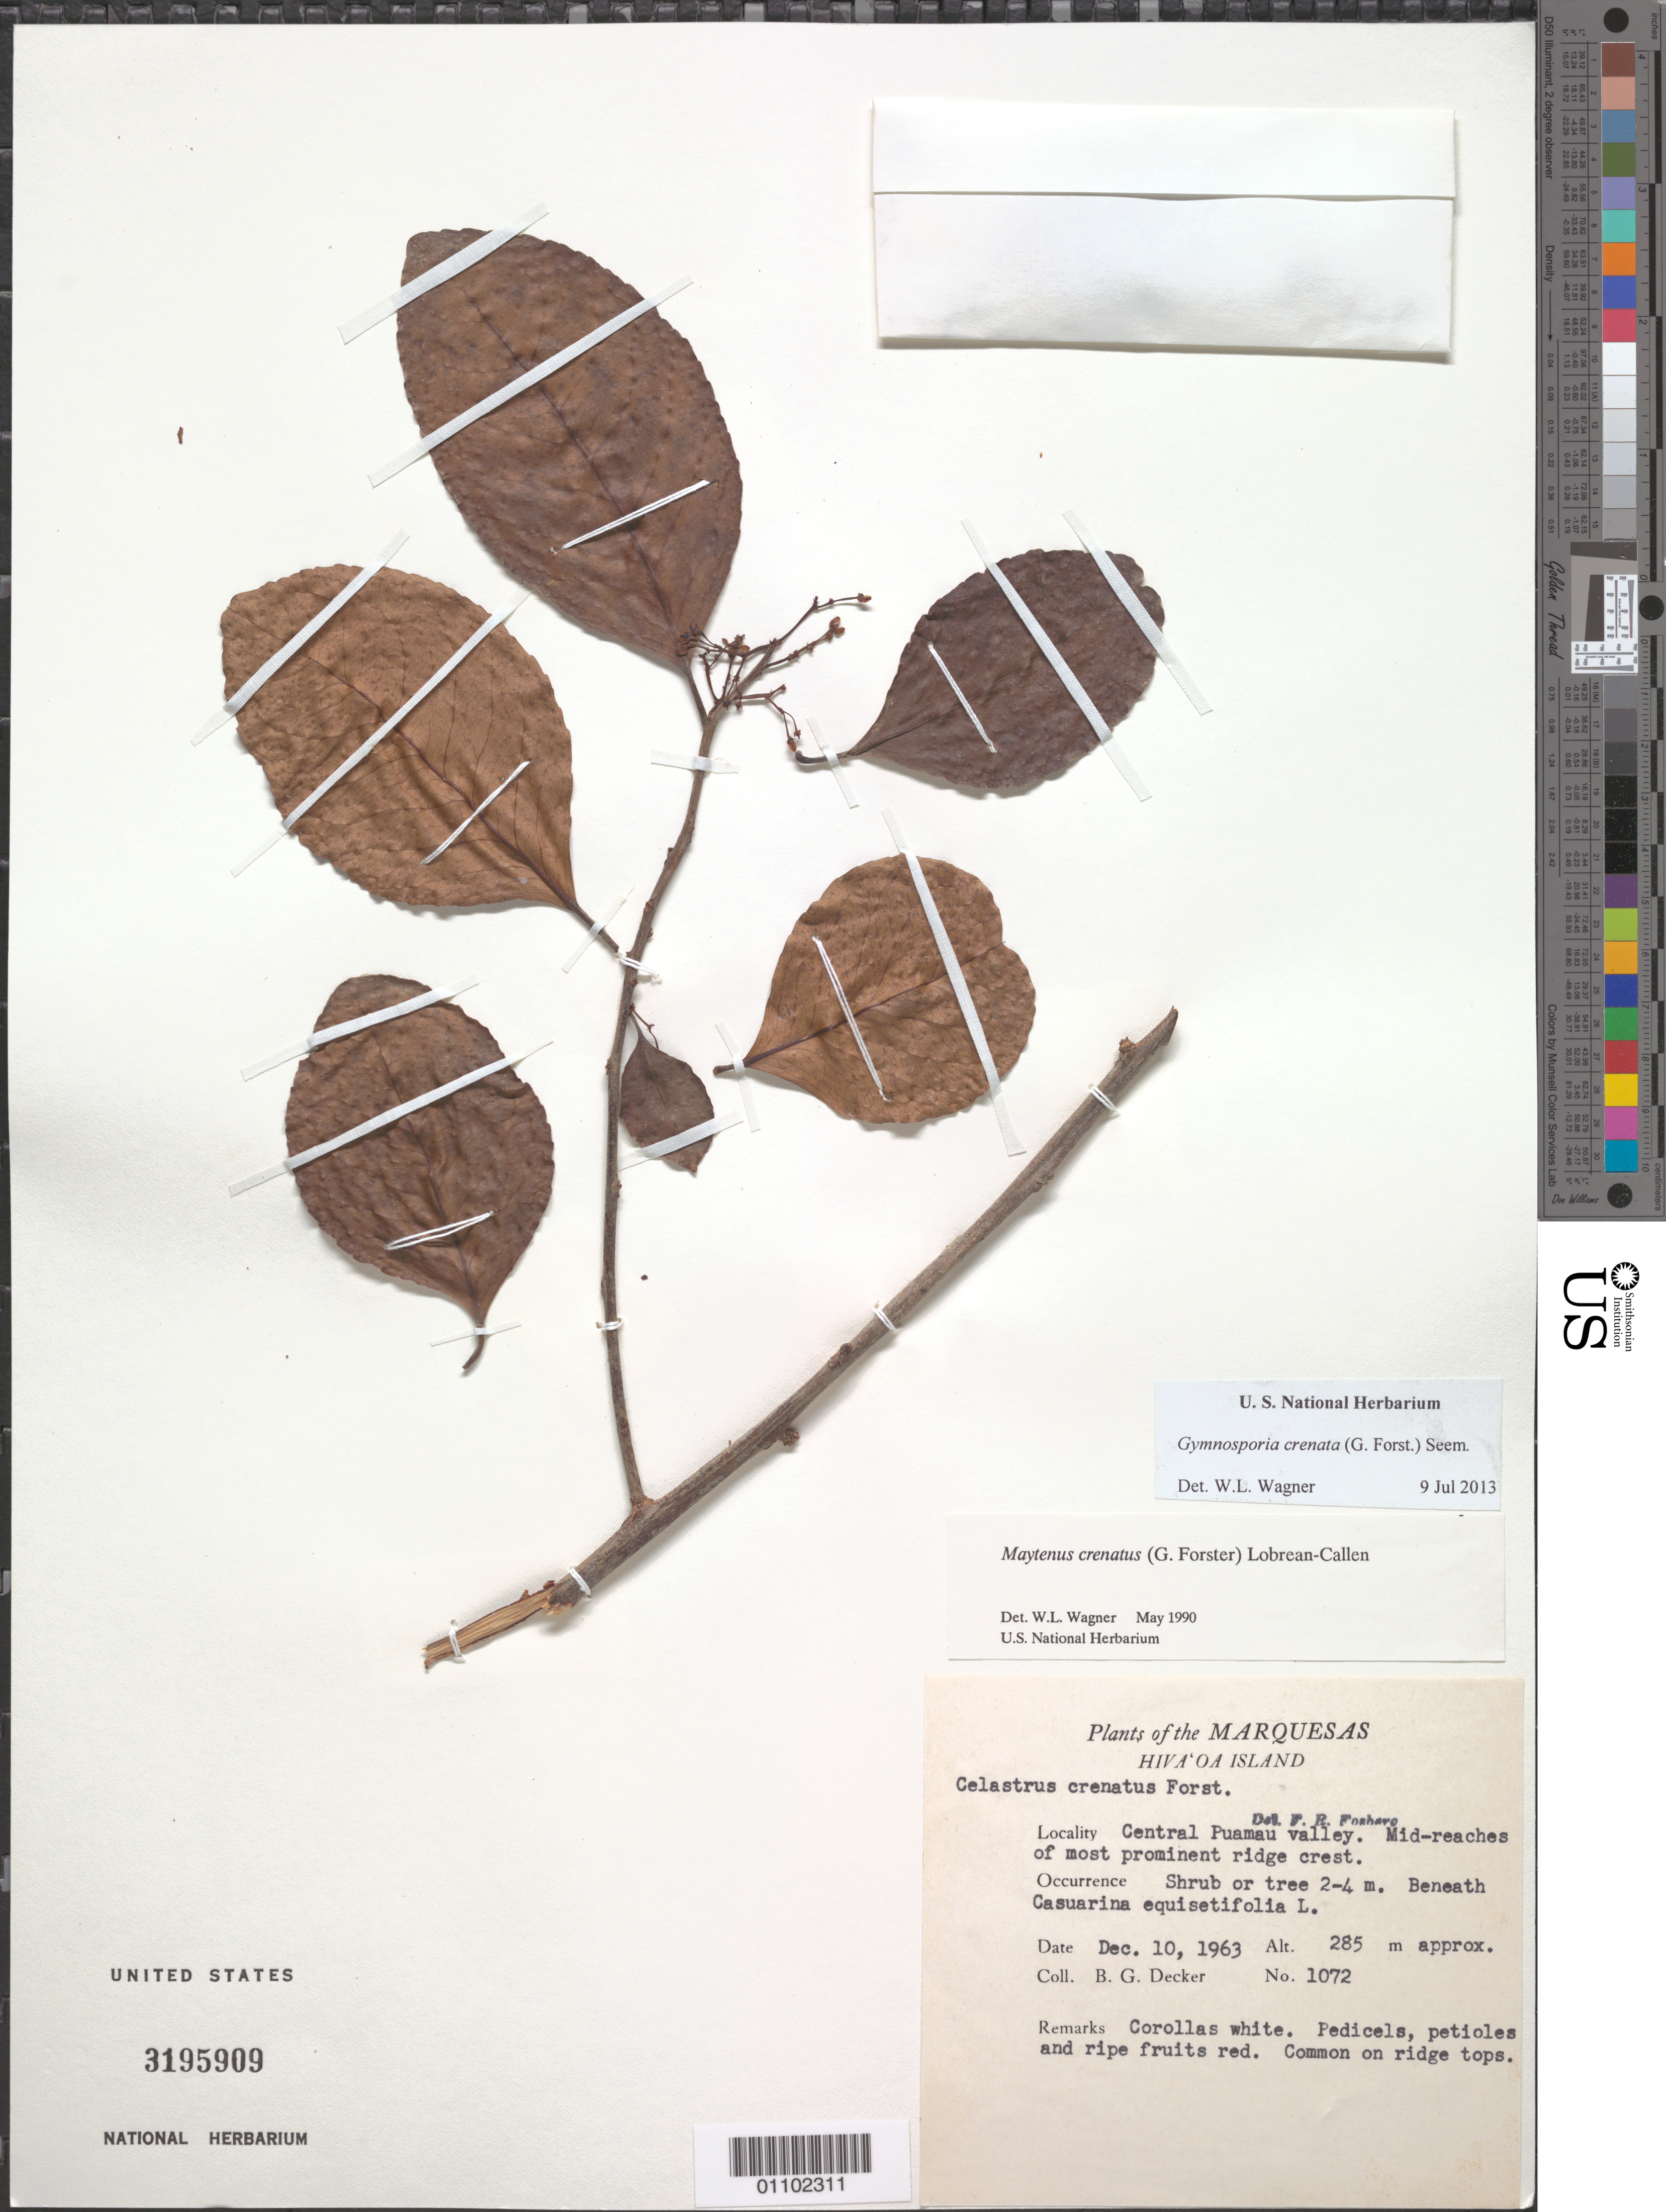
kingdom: Plantae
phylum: Tracheophyta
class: Magnoliopsida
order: Celastrales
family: Celastraceae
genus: Gymnosporia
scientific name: Gymnosporia crenata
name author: (G. Forst.) Seem.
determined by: Wagner, W. L., (BOT), Smithsonian Institution - National Museum of Natural History (UNITED STATES)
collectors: B. G. Decker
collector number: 1072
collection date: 1963-12-10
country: French Polynesia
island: Hiva Oa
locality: central Puamau Valley, mid-reaches of crest of most prominent ridge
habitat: Beneath Casuarina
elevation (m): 285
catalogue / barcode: US 3195909